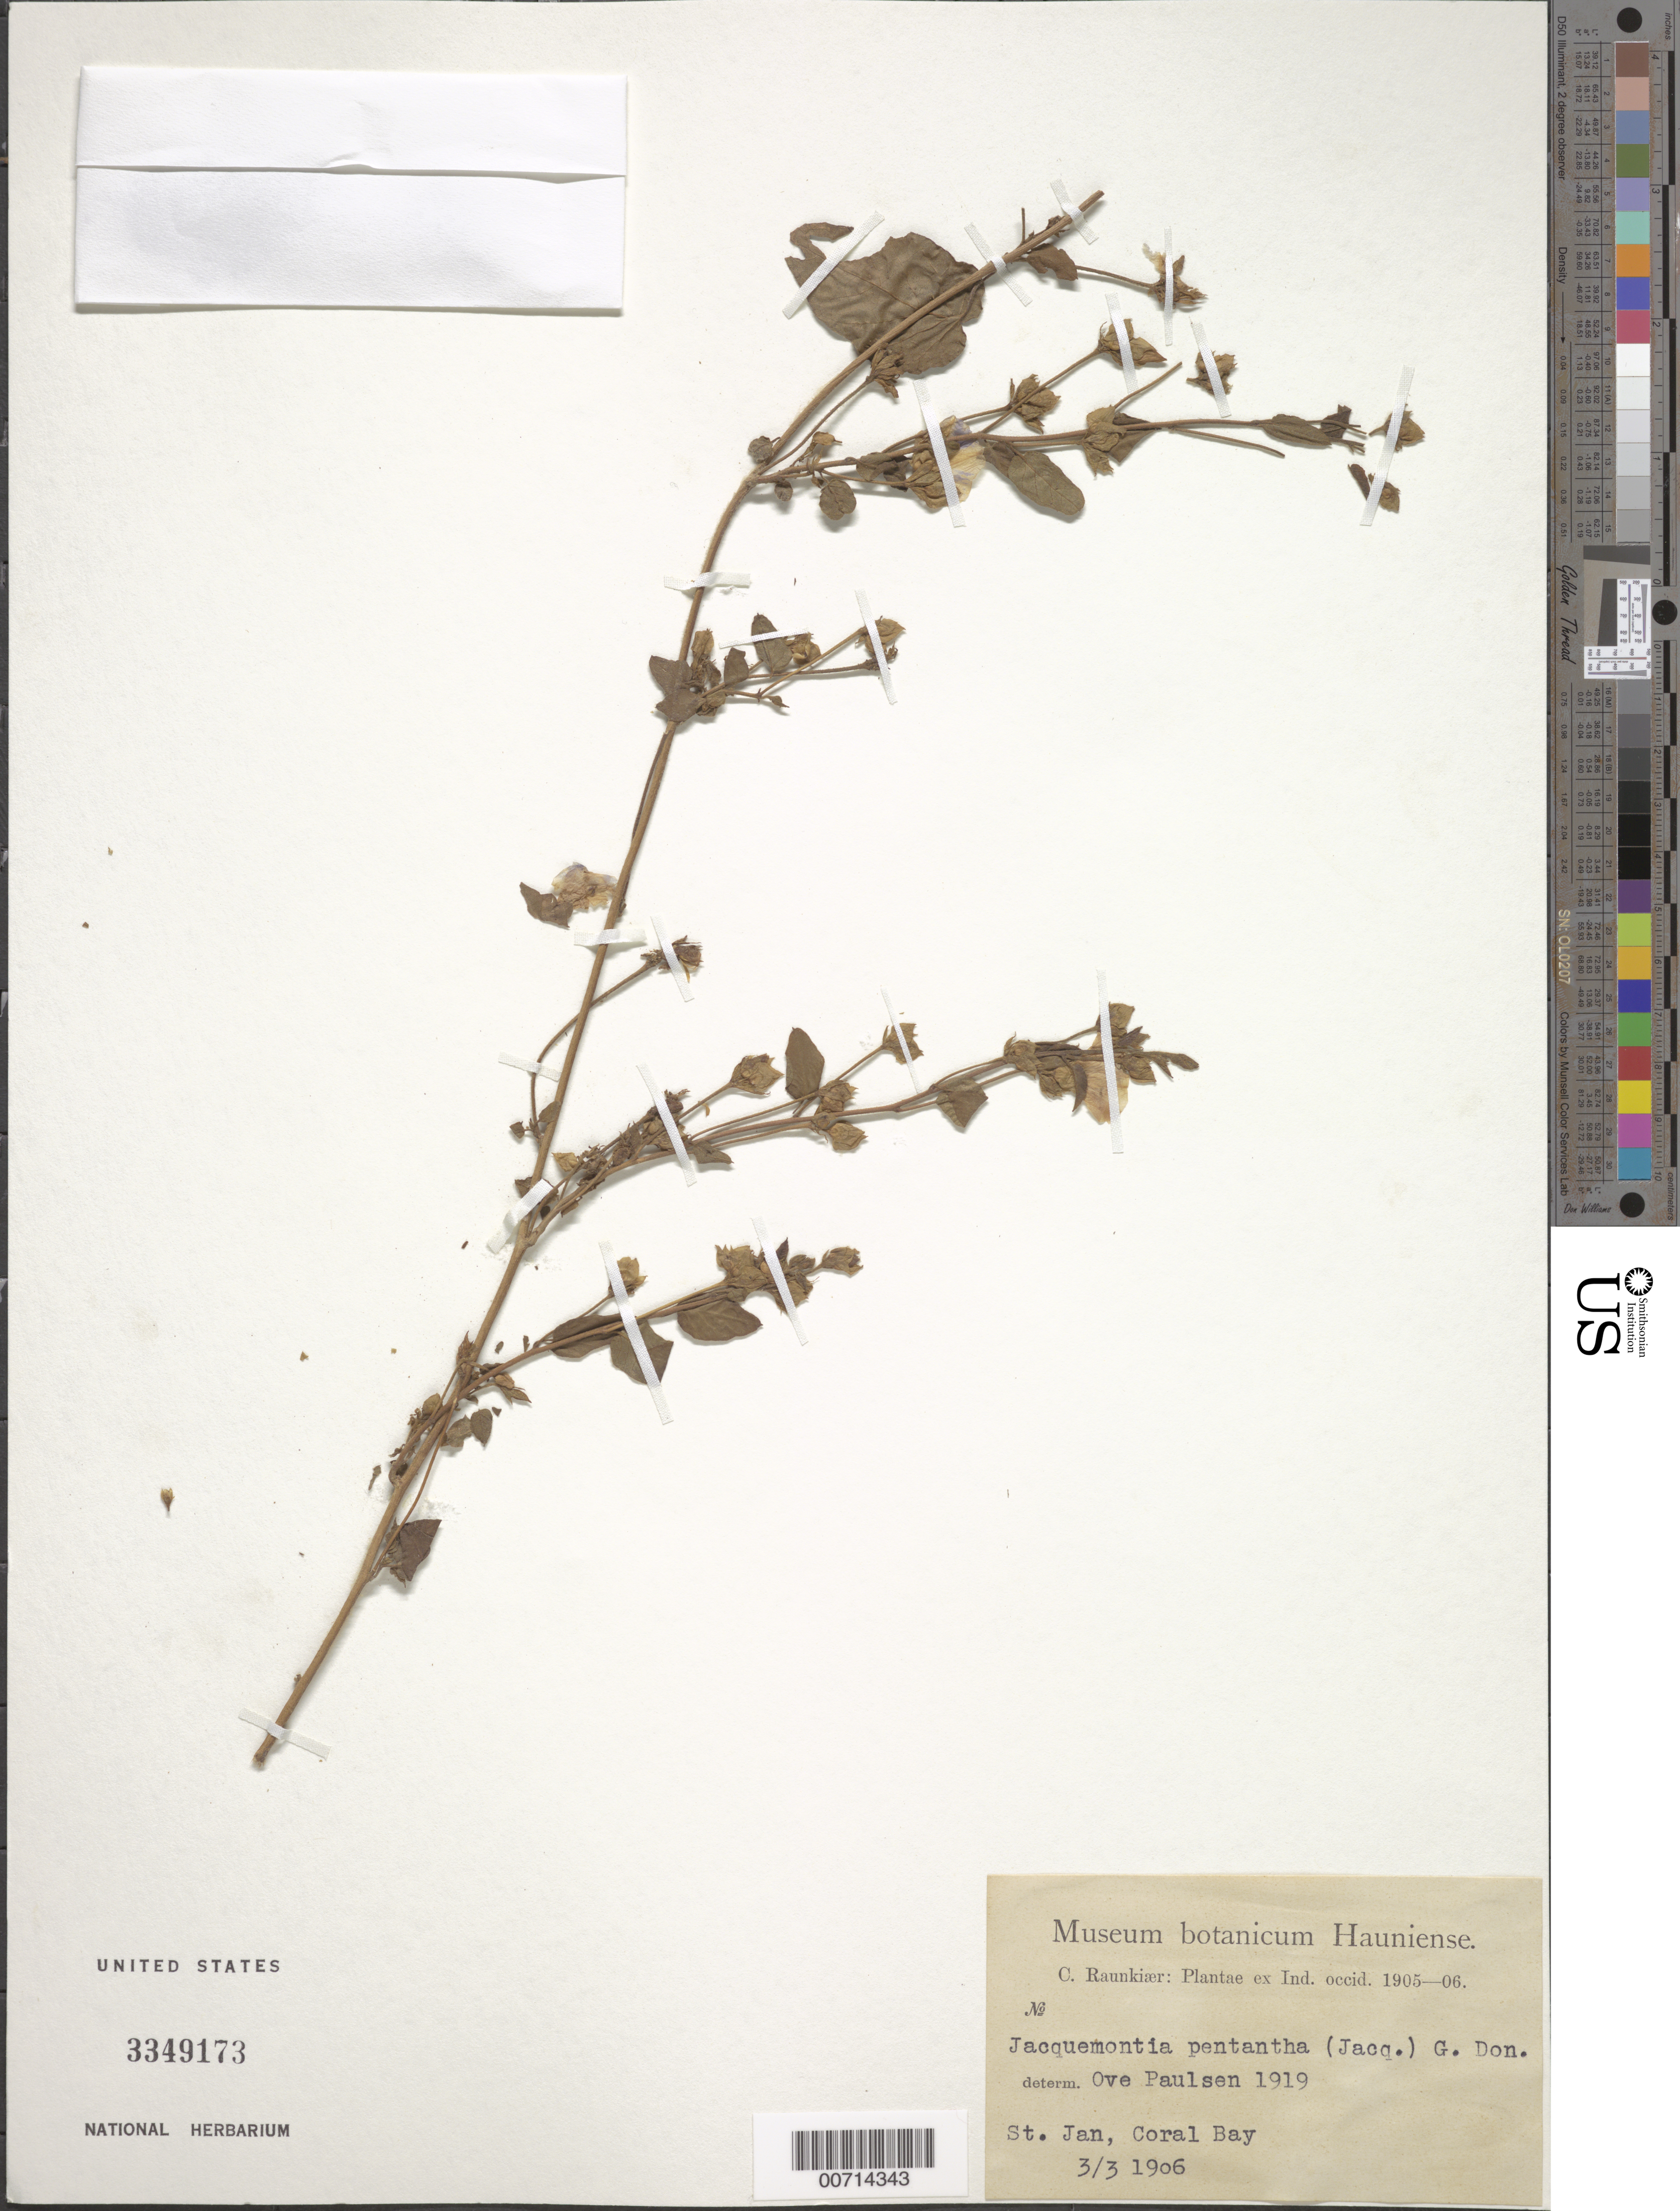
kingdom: Plantae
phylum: Tracheophyta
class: Magnoliopsida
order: Solanales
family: Convolvulaceae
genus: Jacquemontia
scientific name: Jacquemontia pentanthos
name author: (Jacq.) G. Don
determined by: Paulsen, O.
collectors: C. Raunkiær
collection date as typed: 03 Mar 1906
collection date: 1906-03-03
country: U.S. Virgin Islands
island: St. John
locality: Coral Bay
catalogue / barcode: US 3349173